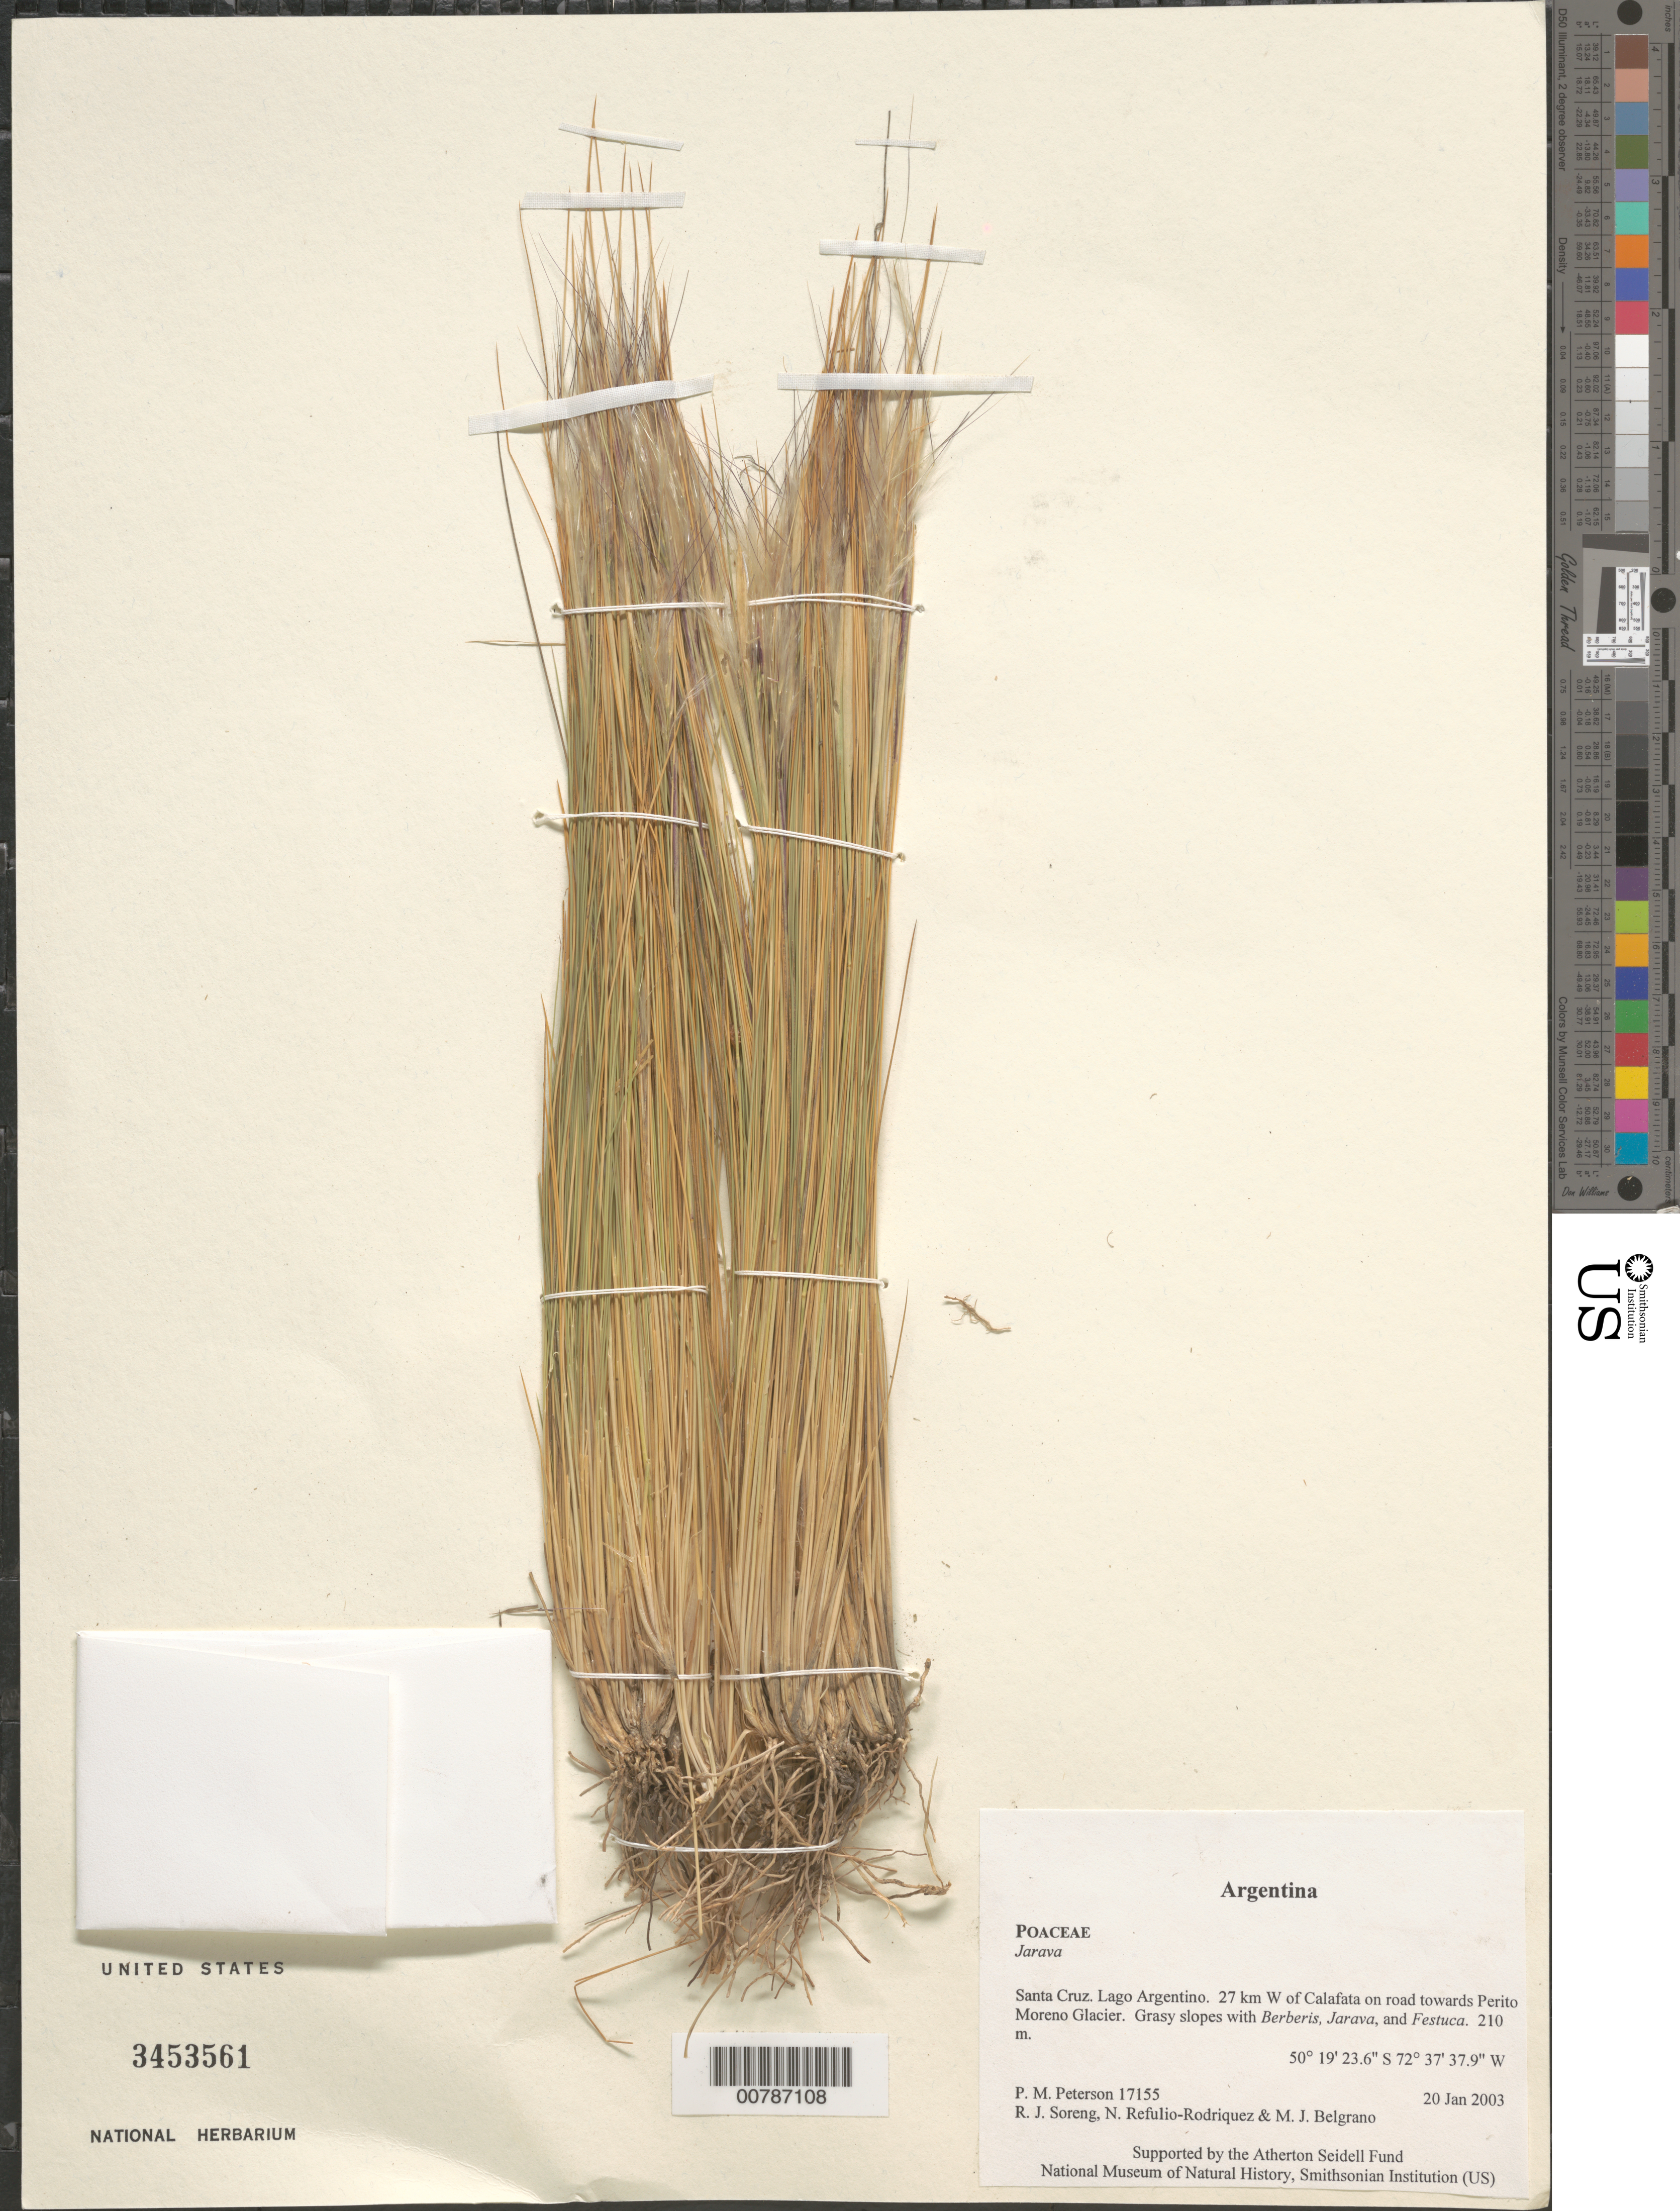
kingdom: Plantae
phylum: Tracheophyta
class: Liliopsida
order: Poales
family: Poaceae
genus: Pappostipa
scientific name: Pappostipa sp.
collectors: P. M. Peterson, R. J. Soreng, N. Refulio-Rodríguez & M. Belgrano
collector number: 17155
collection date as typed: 20 Jan 2003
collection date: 2003-01-20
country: Argentina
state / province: Santa Cruz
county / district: Lago Argentino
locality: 27 km W of Calafata on road towards Perito Moreno Glacier. Grasy slopes with Berberis, Jarava, and Festuca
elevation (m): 210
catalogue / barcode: US 3453561